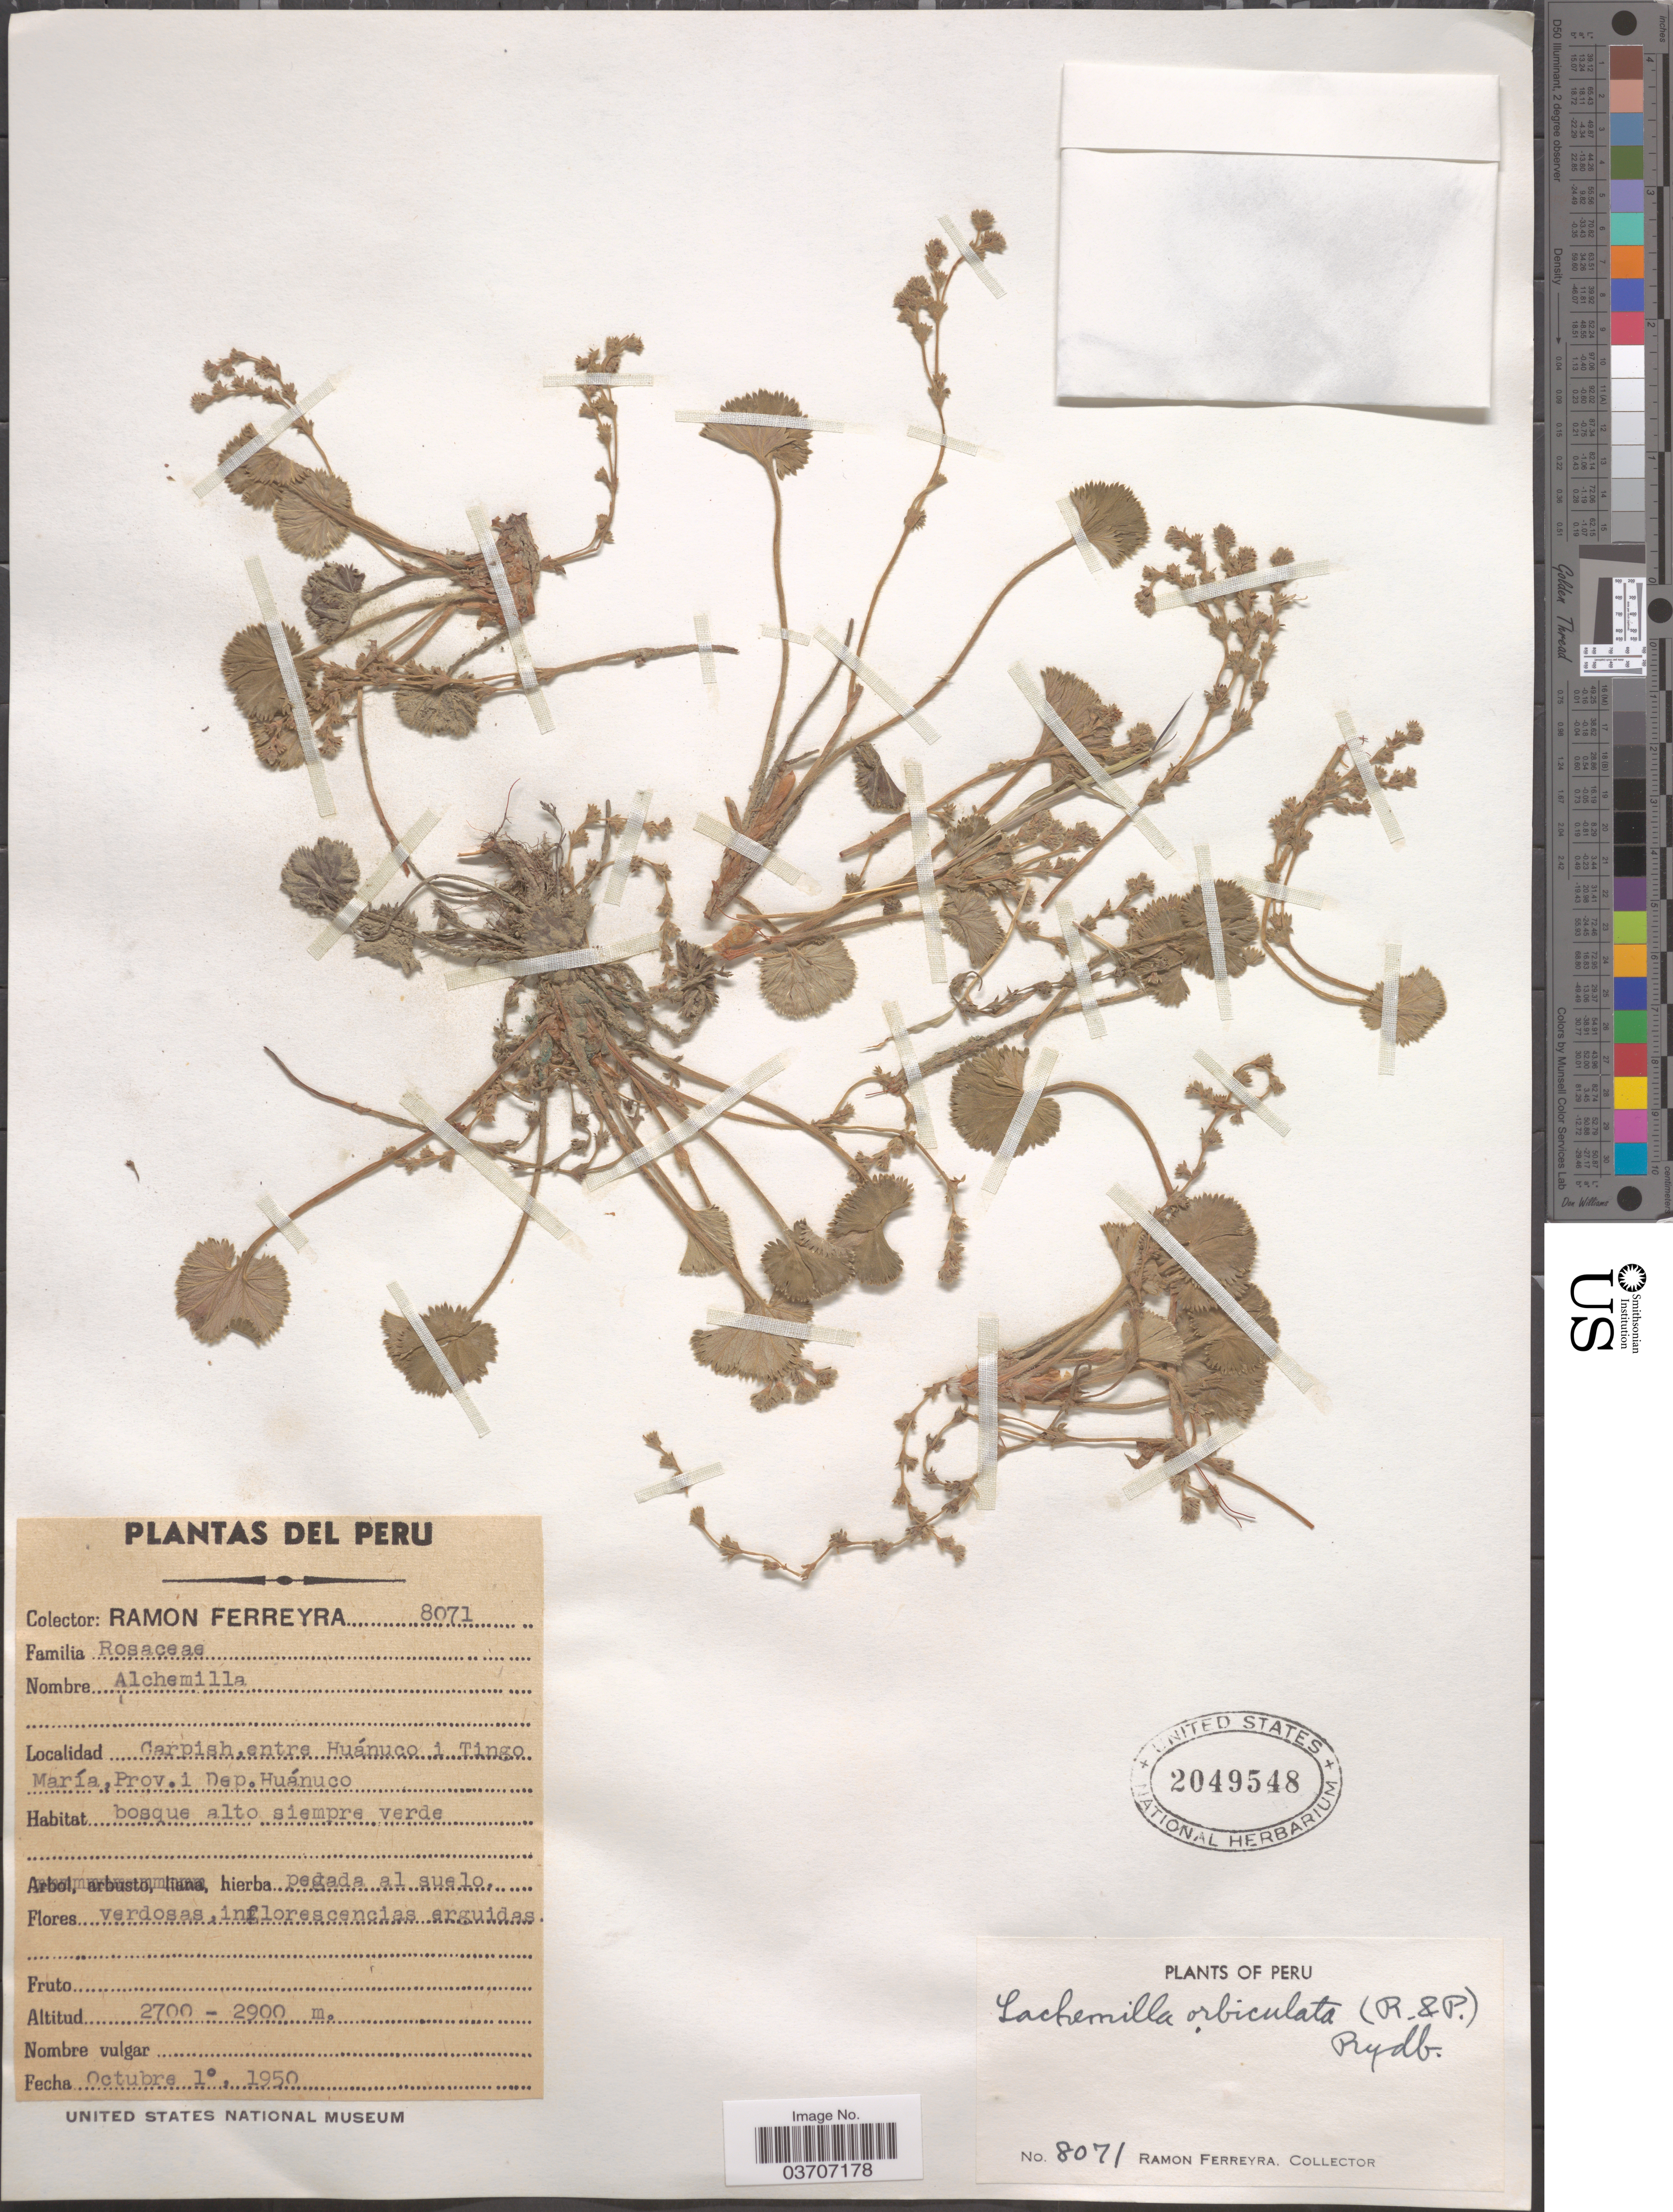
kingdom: Plantae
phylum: Tracheophyta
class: Magnoliopsida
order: Rosales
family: Rosaceae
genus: Lachemilla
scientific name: Lachemilla orbiculata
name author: (Ruiz & Pav.) Rydb.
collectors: R. A. Ferreyra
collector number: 8071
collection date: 1950-10-01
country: Peru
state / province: Huánuco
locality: Carpish, entre Huánuco i Tingo María, Prov. i Dep. Huánuco.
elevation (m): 2700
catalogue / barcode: US 2049548